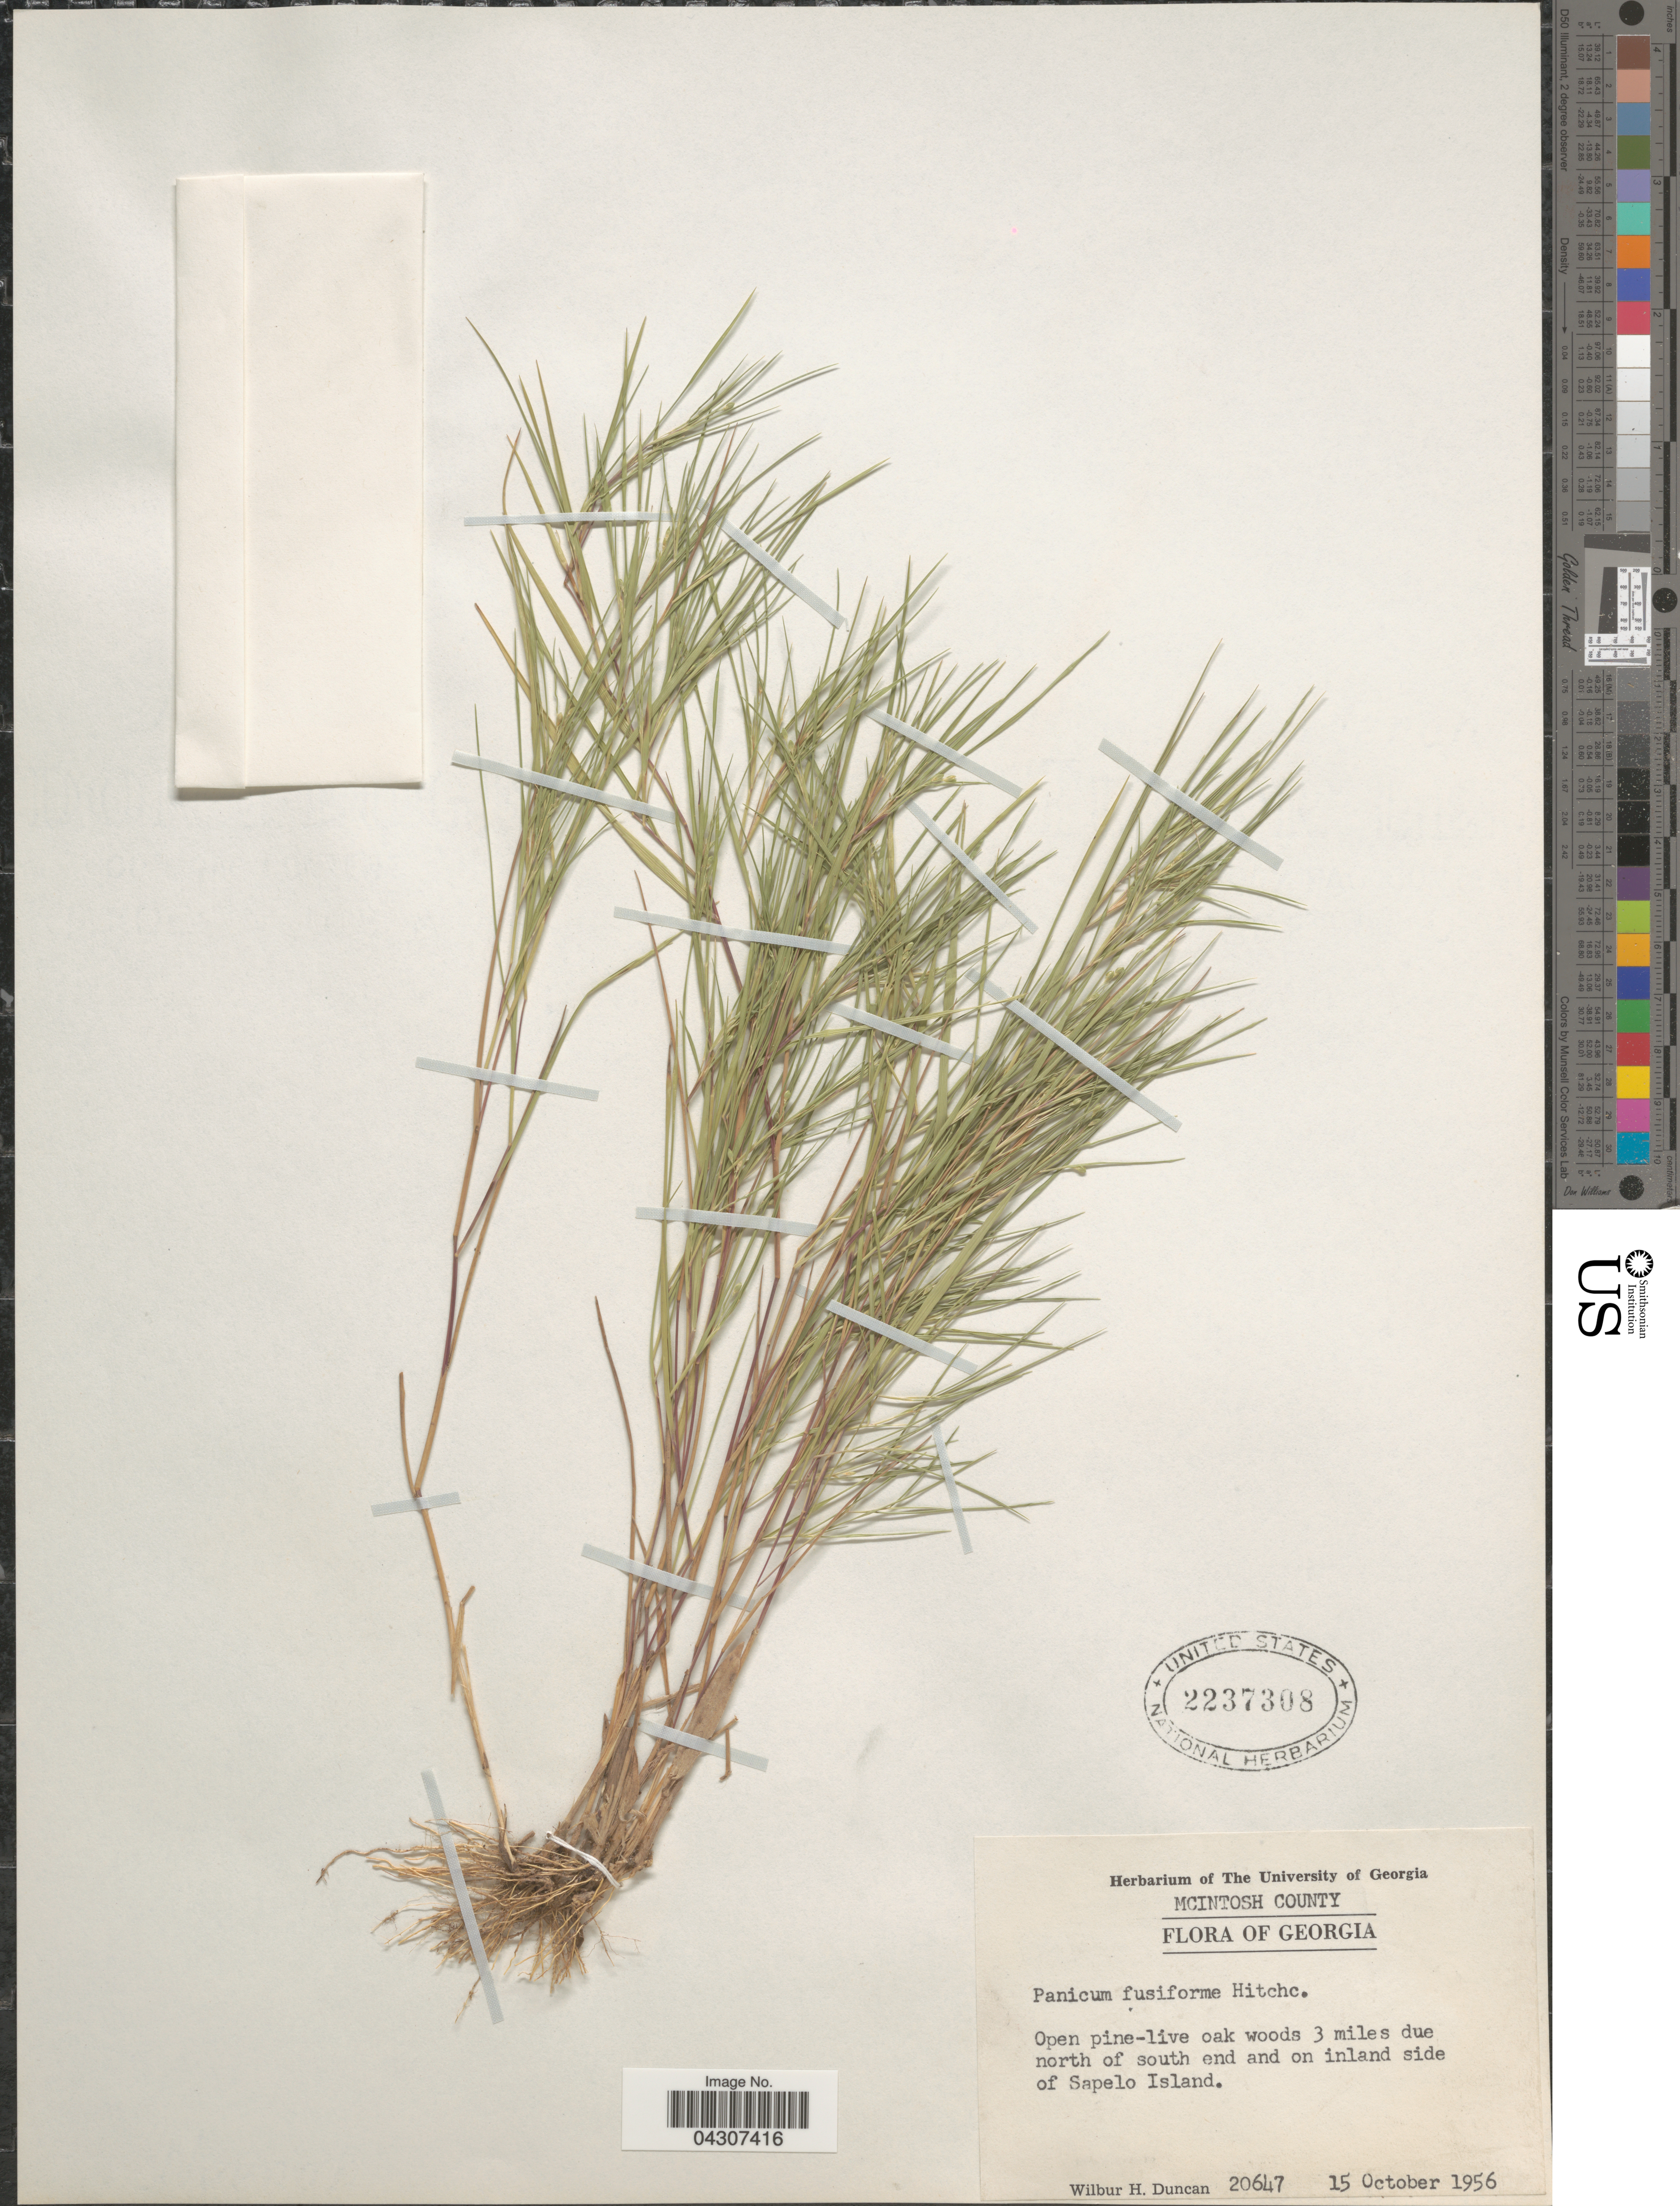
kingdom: Plantae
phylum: Tracheophyta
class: Liliopsida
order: Poales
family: Poaceae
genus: Dichanthelium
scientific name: Dichanthelium aciculare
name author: (Desv. ex Poir.) Gould & C.A. Clark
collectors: W. H. Duncan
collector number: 20647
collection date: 1956-10-15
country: United States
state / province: Georgia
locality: McIntosh County. Open pine-live oak woods 3 miiles due north of south end and on inland side of Sapelo Island.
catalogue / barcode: US 2237308